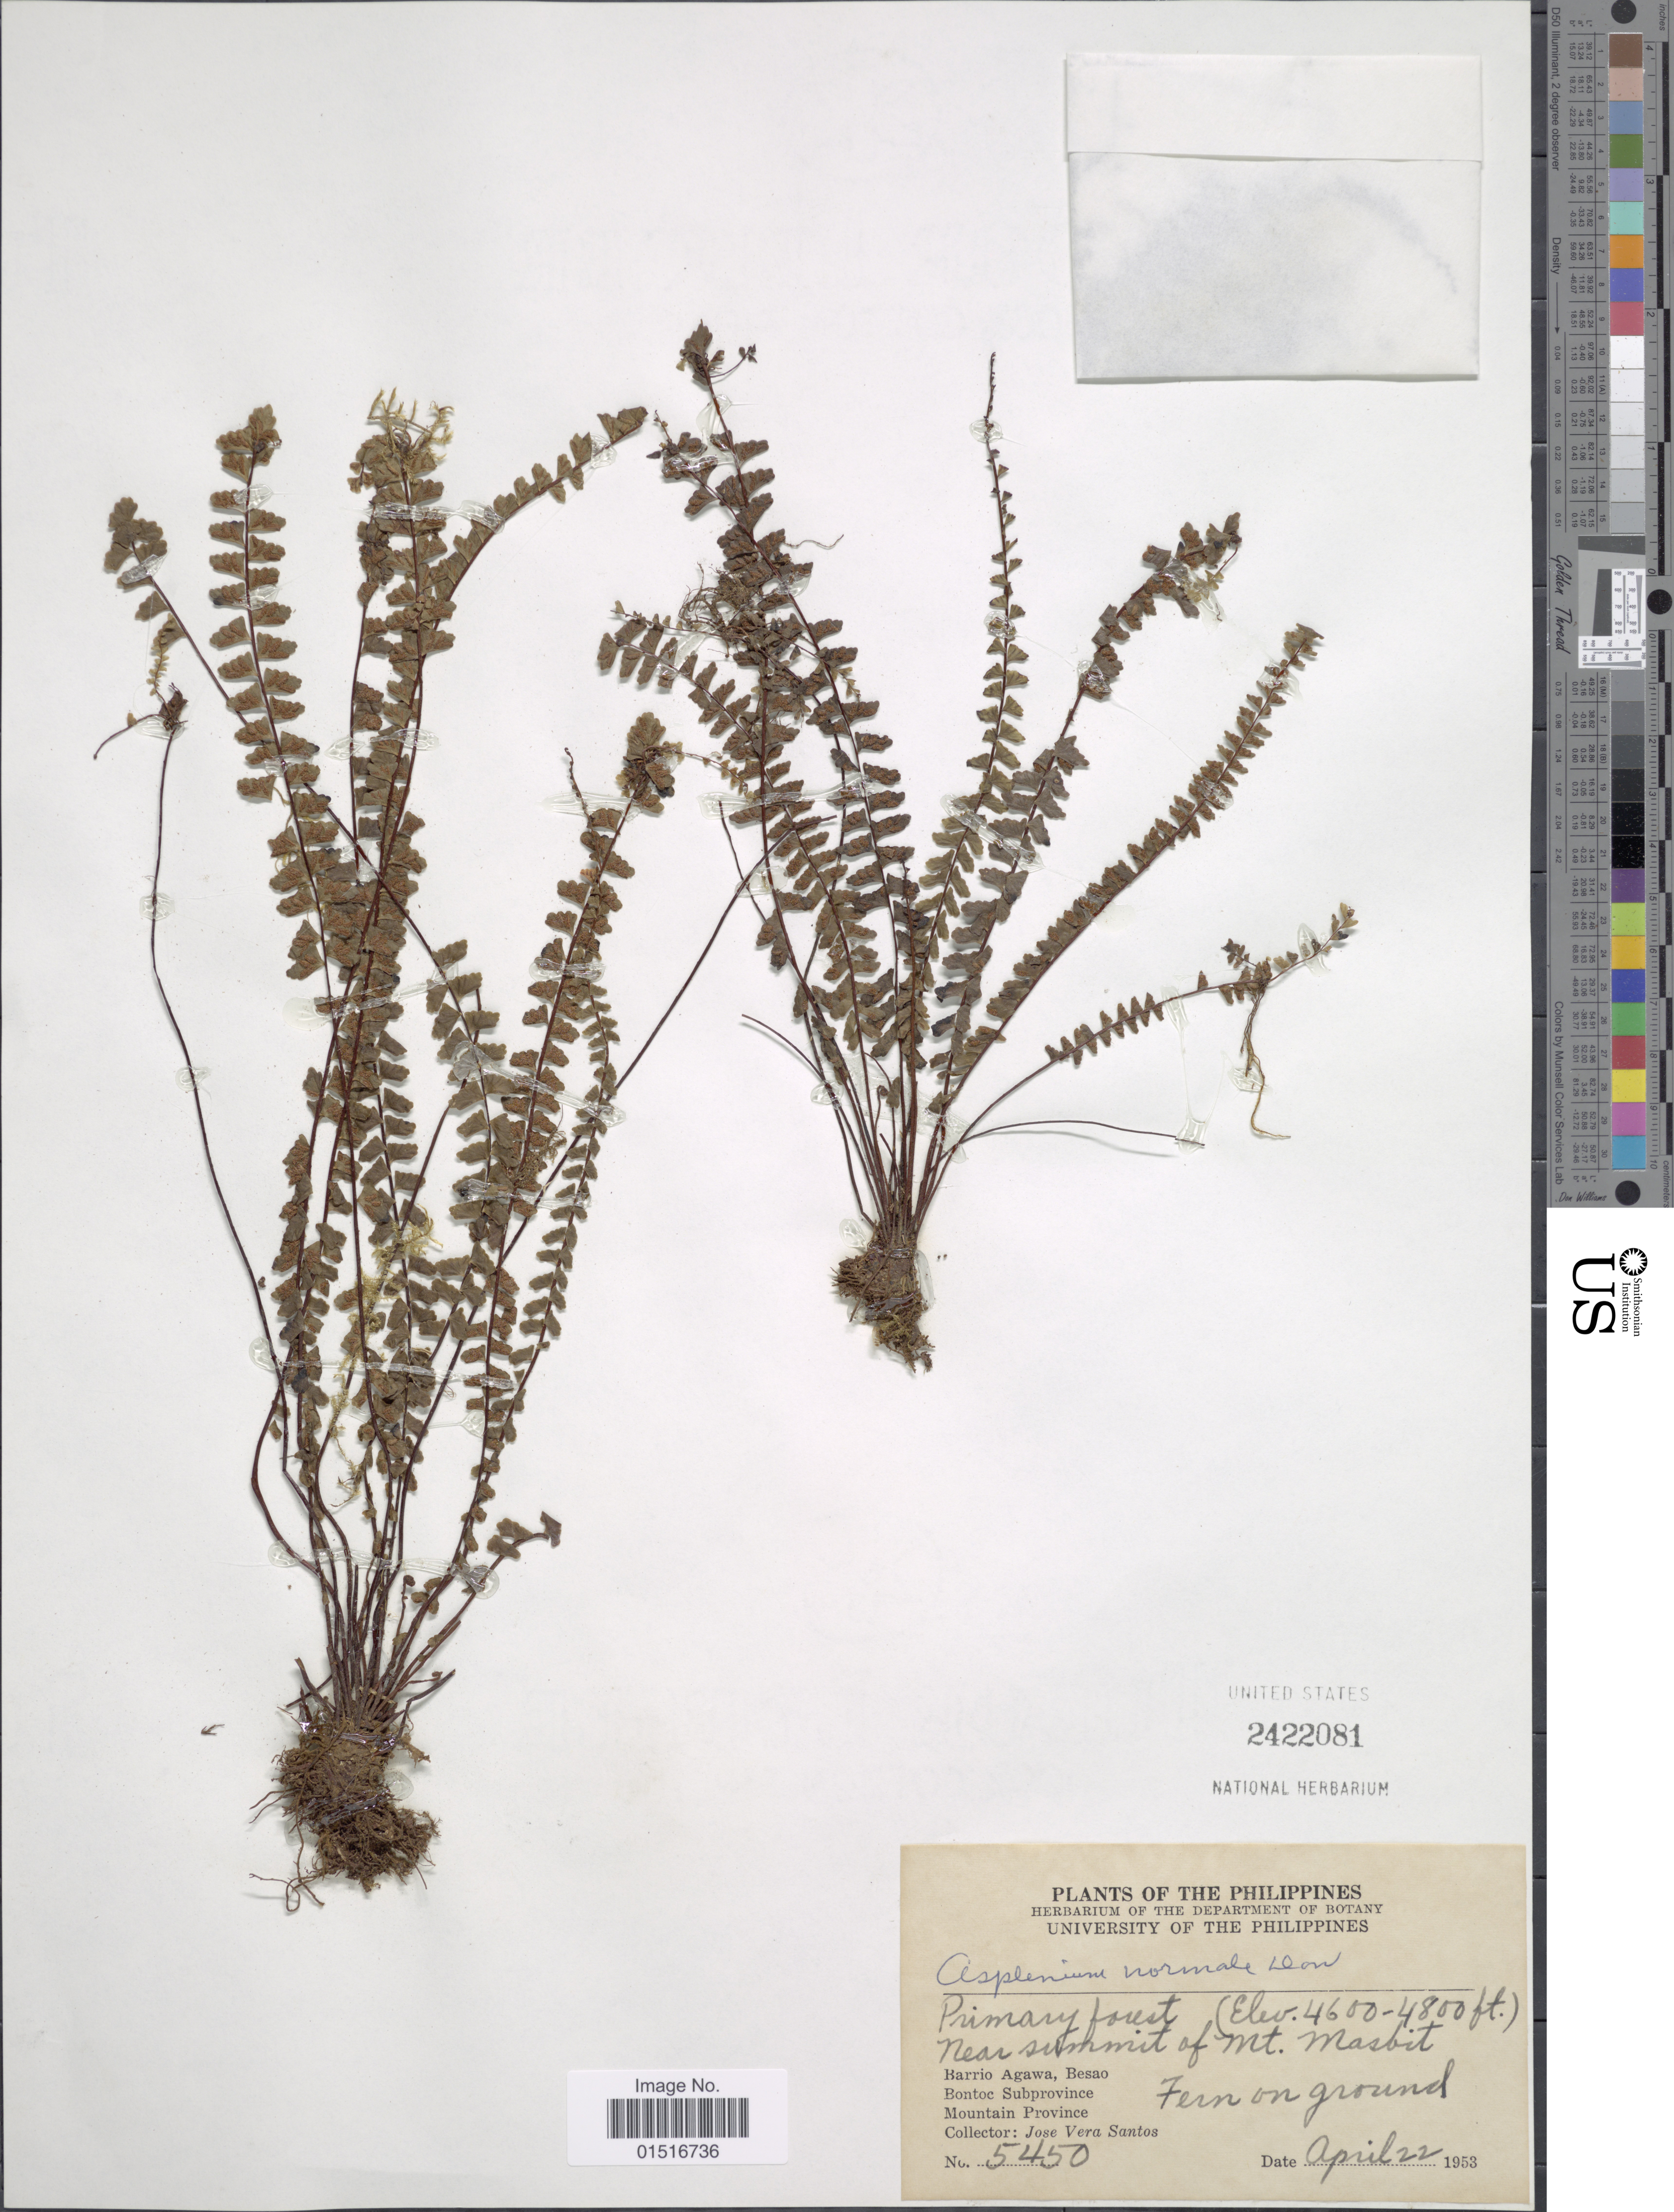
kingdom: Plantae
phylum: Tracheophyta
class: Polypodiopsida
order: Polypodiales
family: Aspleniaceae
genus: Asplenium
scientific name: Asplenium normale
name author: D. Don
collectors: J. Vera Santos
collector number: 5450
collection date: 1953-04-22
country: Philippines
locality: Primary forest. Near Summit of Mt. Masbit. Barrio Agawa, Besao. Bontoc Subprovince. Mountain Province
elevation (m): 1402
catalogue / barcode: US 2422081